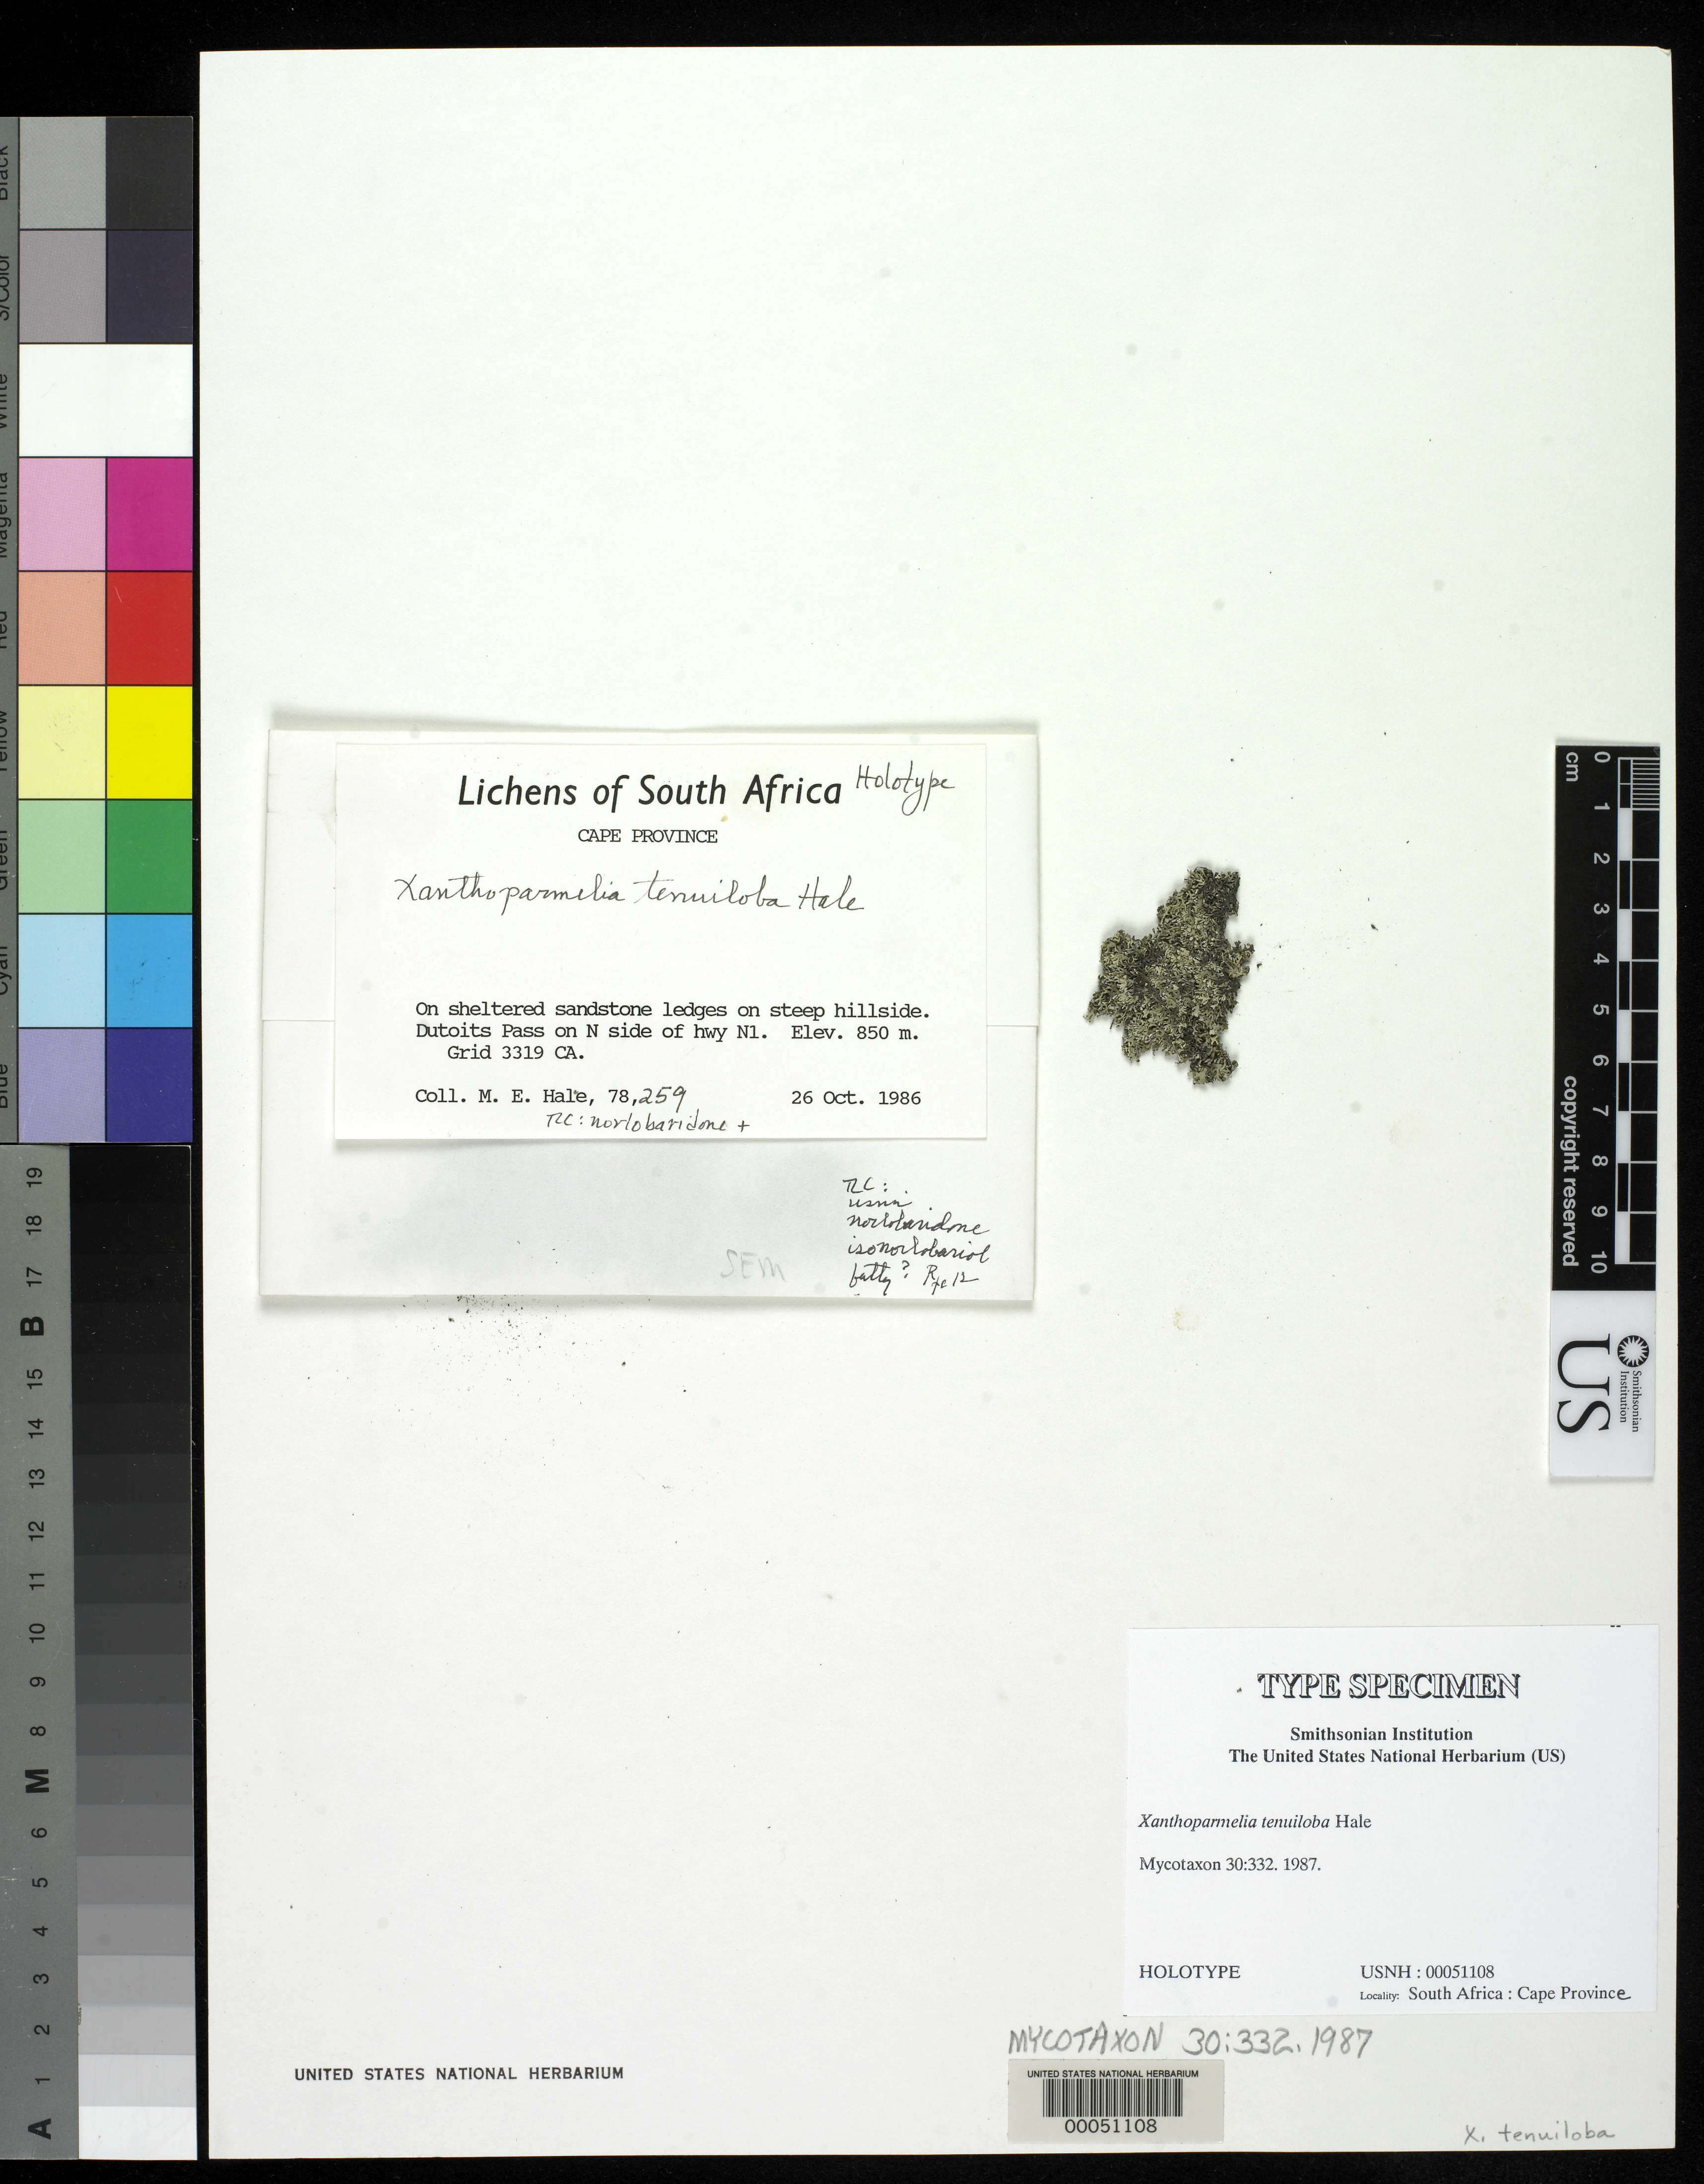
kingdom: Fungi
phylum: Ascomycota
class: Lecanoromycetes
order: Lecanorales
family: Parmeliaceae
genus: Xanthoparmelia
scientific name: Xanthoparmelia tenuiloba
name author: Hale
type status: Holotype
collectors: M. Hale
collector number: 78259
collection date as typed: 26 Oct 1986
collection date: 1986-10-26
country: South Africa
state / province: Western Cape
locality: Grid 3319 CA. Dutoits Pass on N side of Hwy N1, on sheltered sandstone ledges on steep hillside.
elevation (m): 850